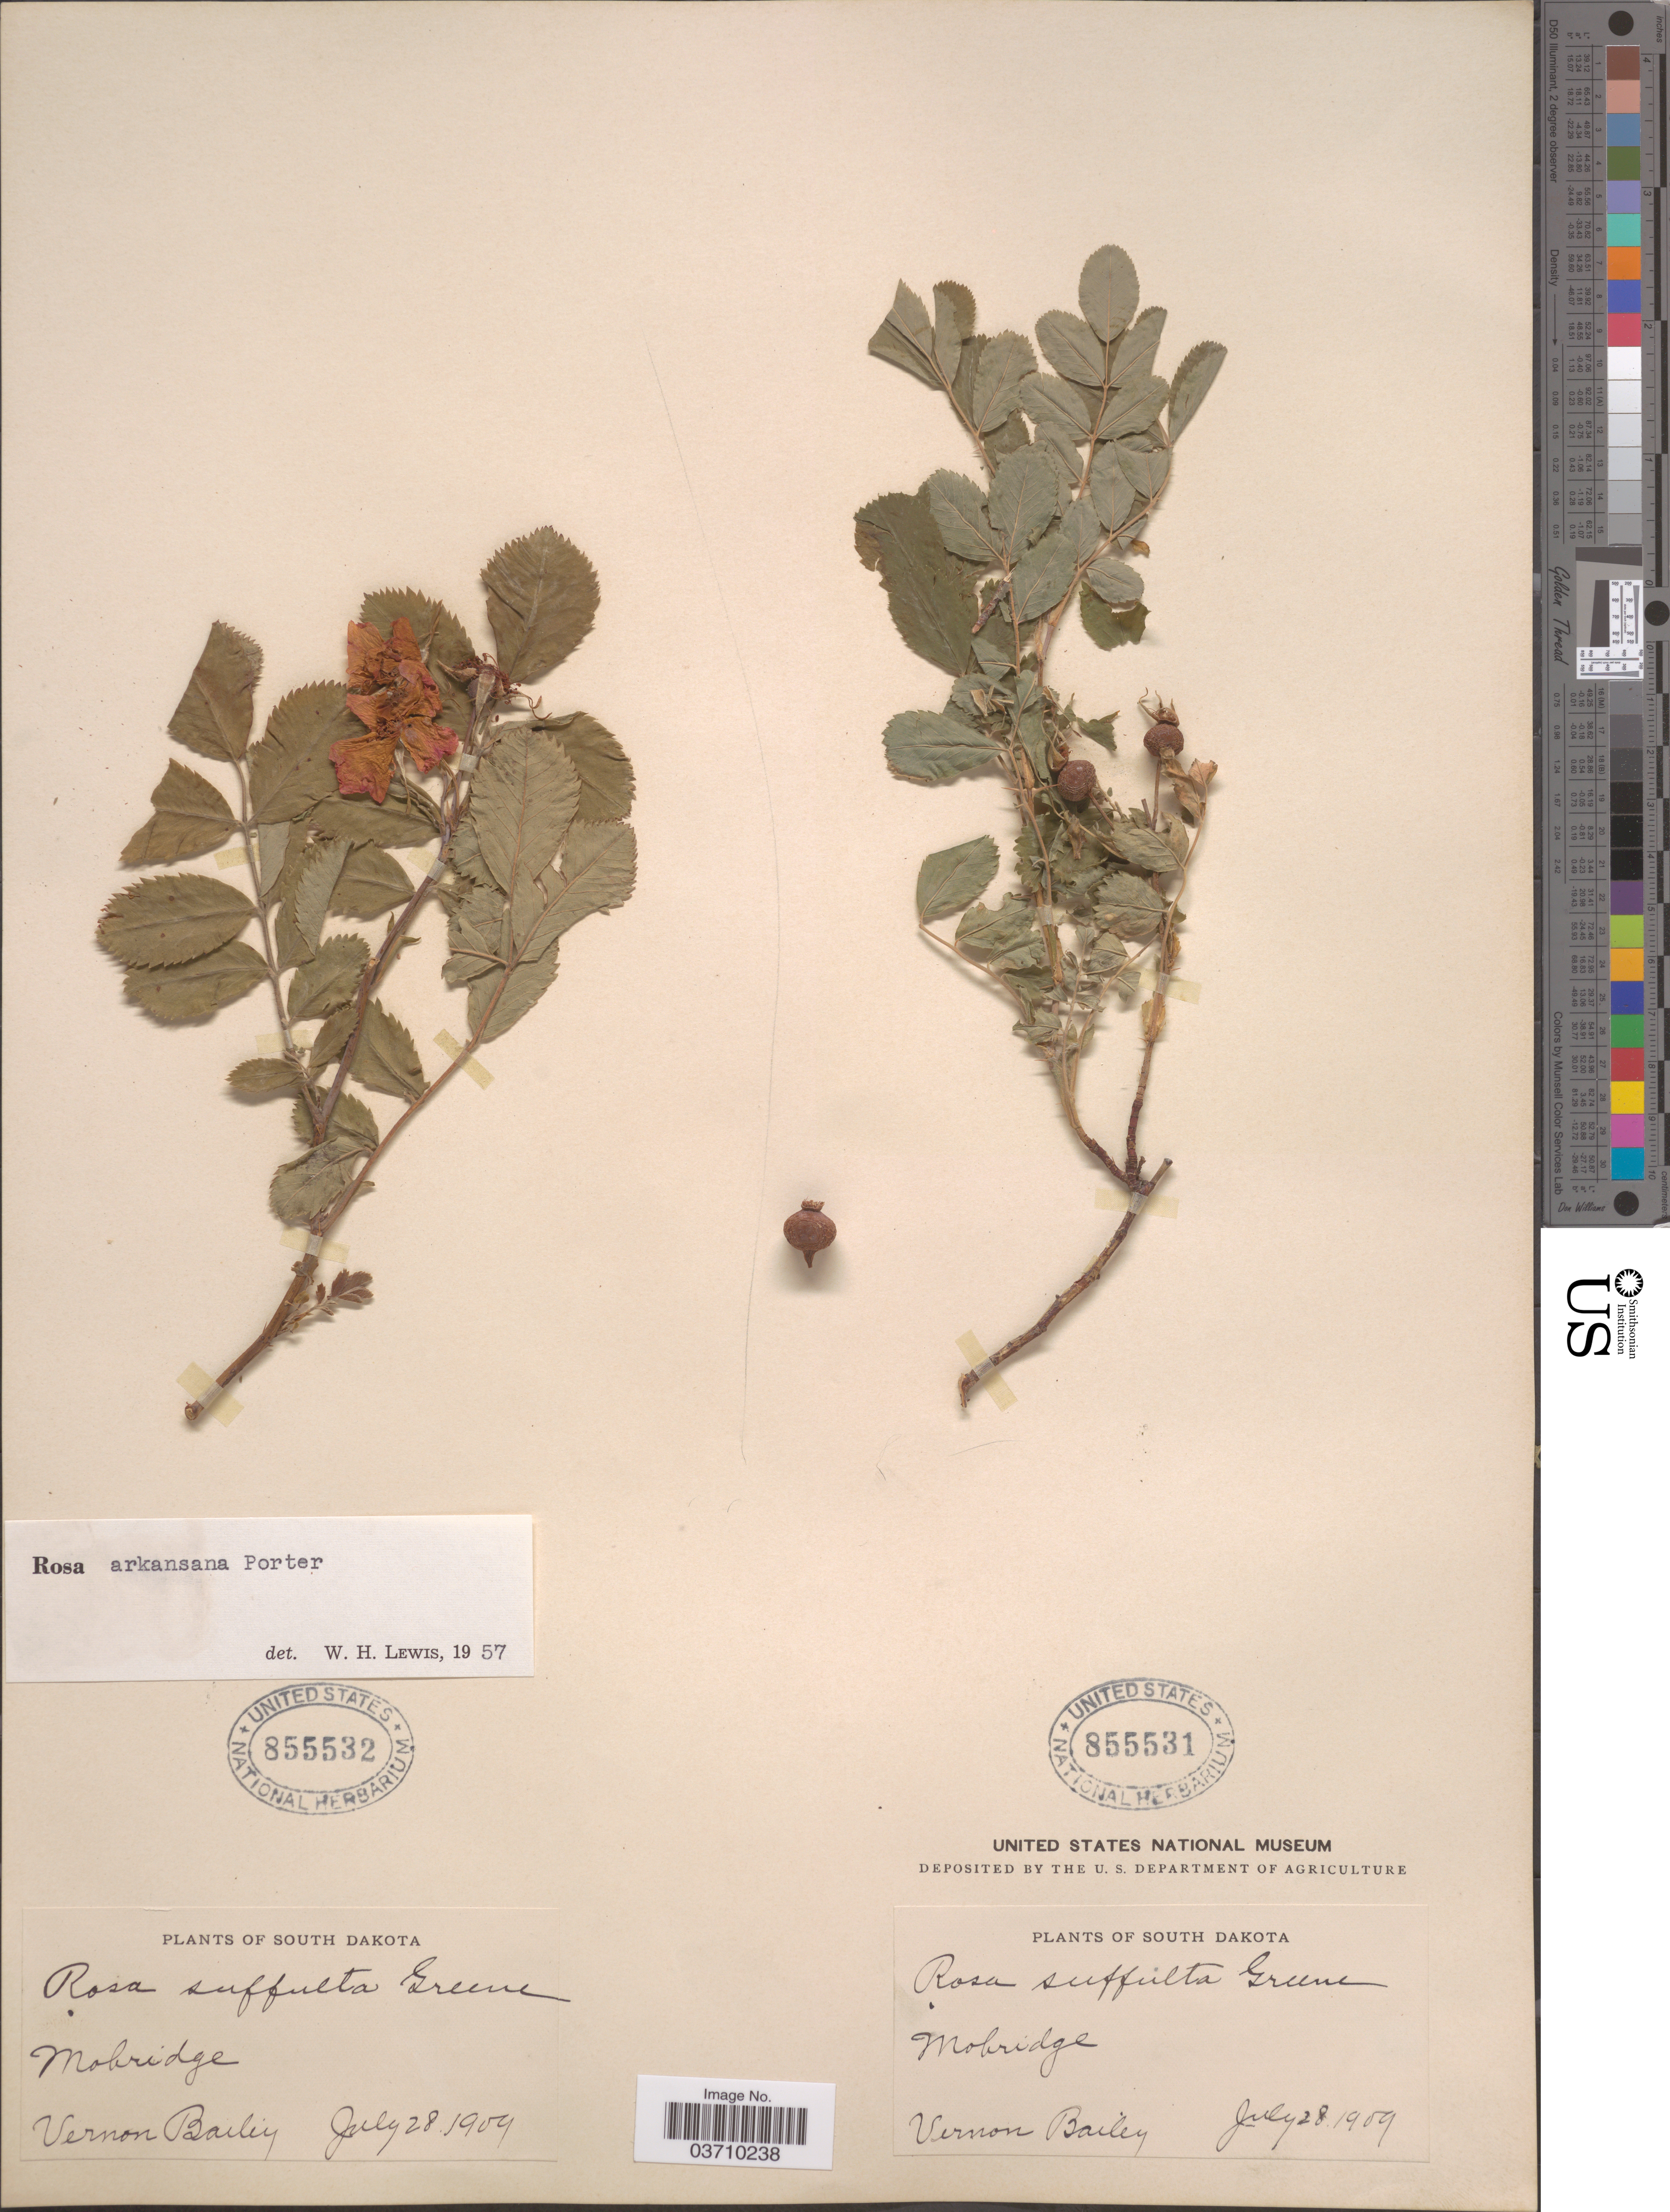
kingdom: Plantae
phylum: Tracheophyta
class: Magnoliopsida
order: Rosales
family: Rosaceae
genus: Rosa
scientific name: Rosa arkansana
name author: Porter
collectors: V. O. Bailey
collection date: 1909-07-28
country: United States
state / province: South Dakota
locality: Mobridge.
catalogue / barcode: US 855531-2